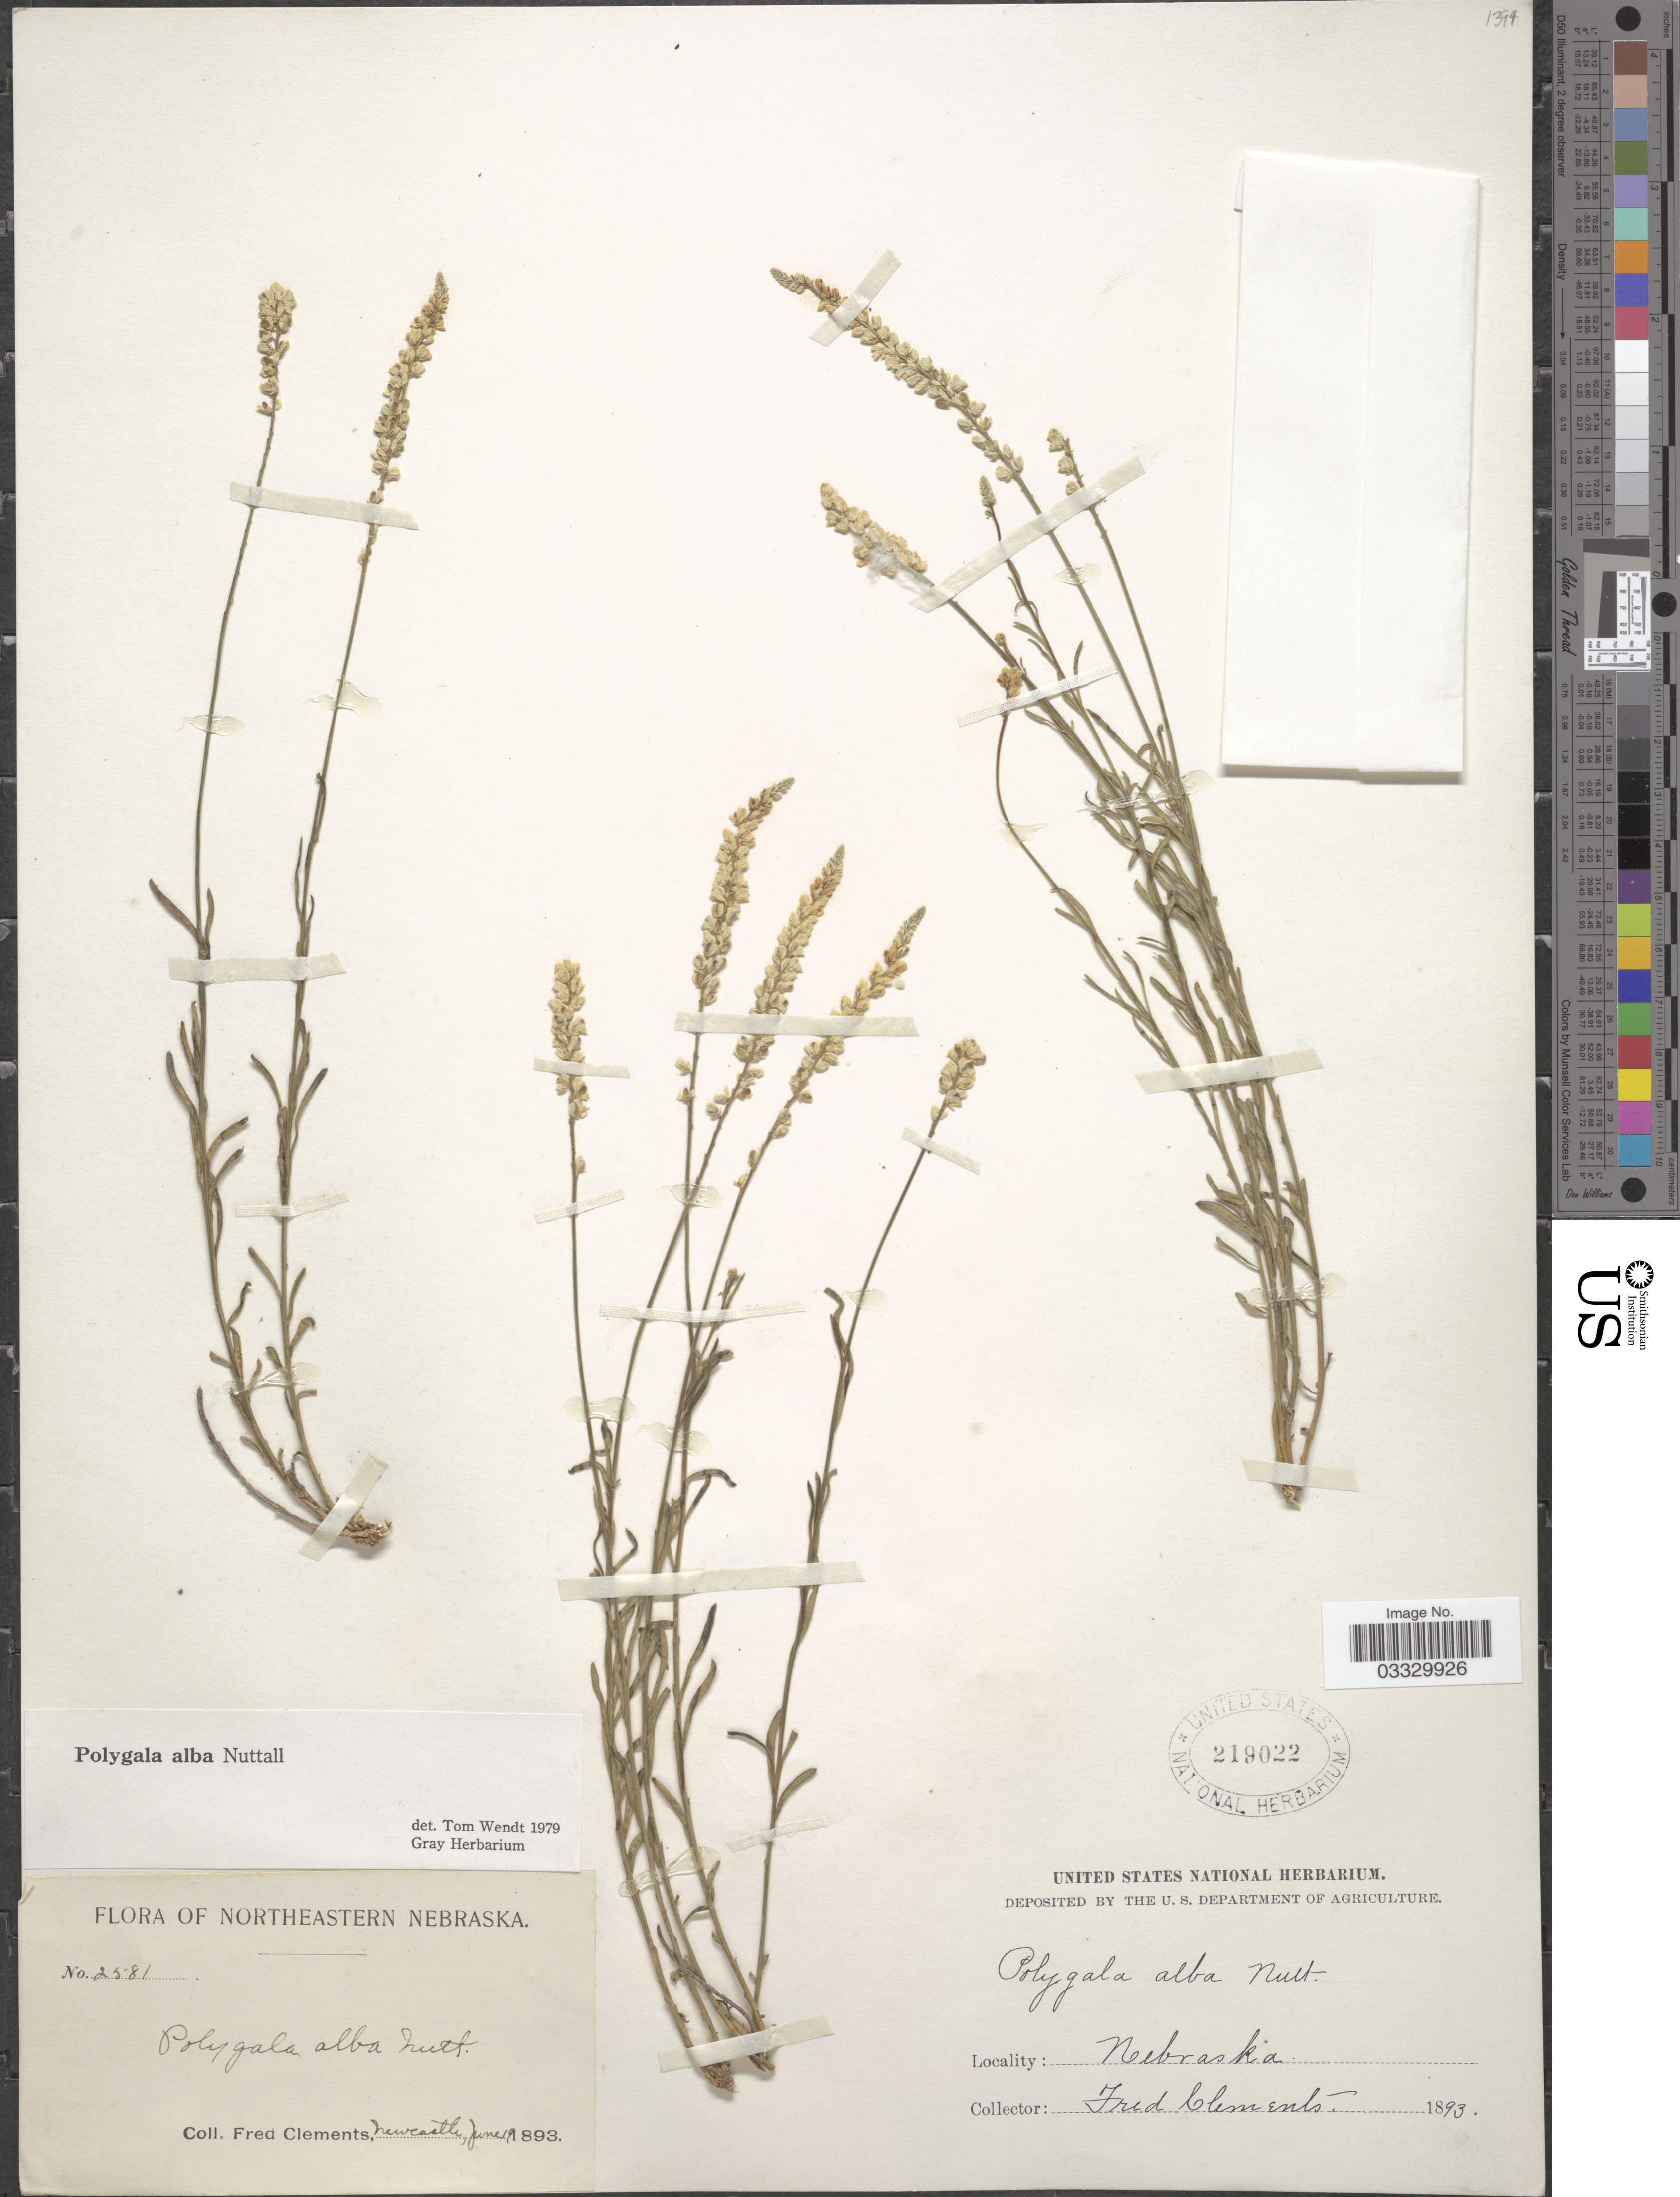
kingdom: Plantae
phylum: Tracheophyta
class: Magnoliopsida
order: Fabales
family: Polygalaceae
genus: Polygala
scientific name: Polygala alba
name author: Nutt.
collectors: F. Clements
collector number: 2581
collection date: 1893-06-19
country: United States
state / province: Nebraska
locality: Northeastern Nebraska.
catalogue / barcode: US 219022